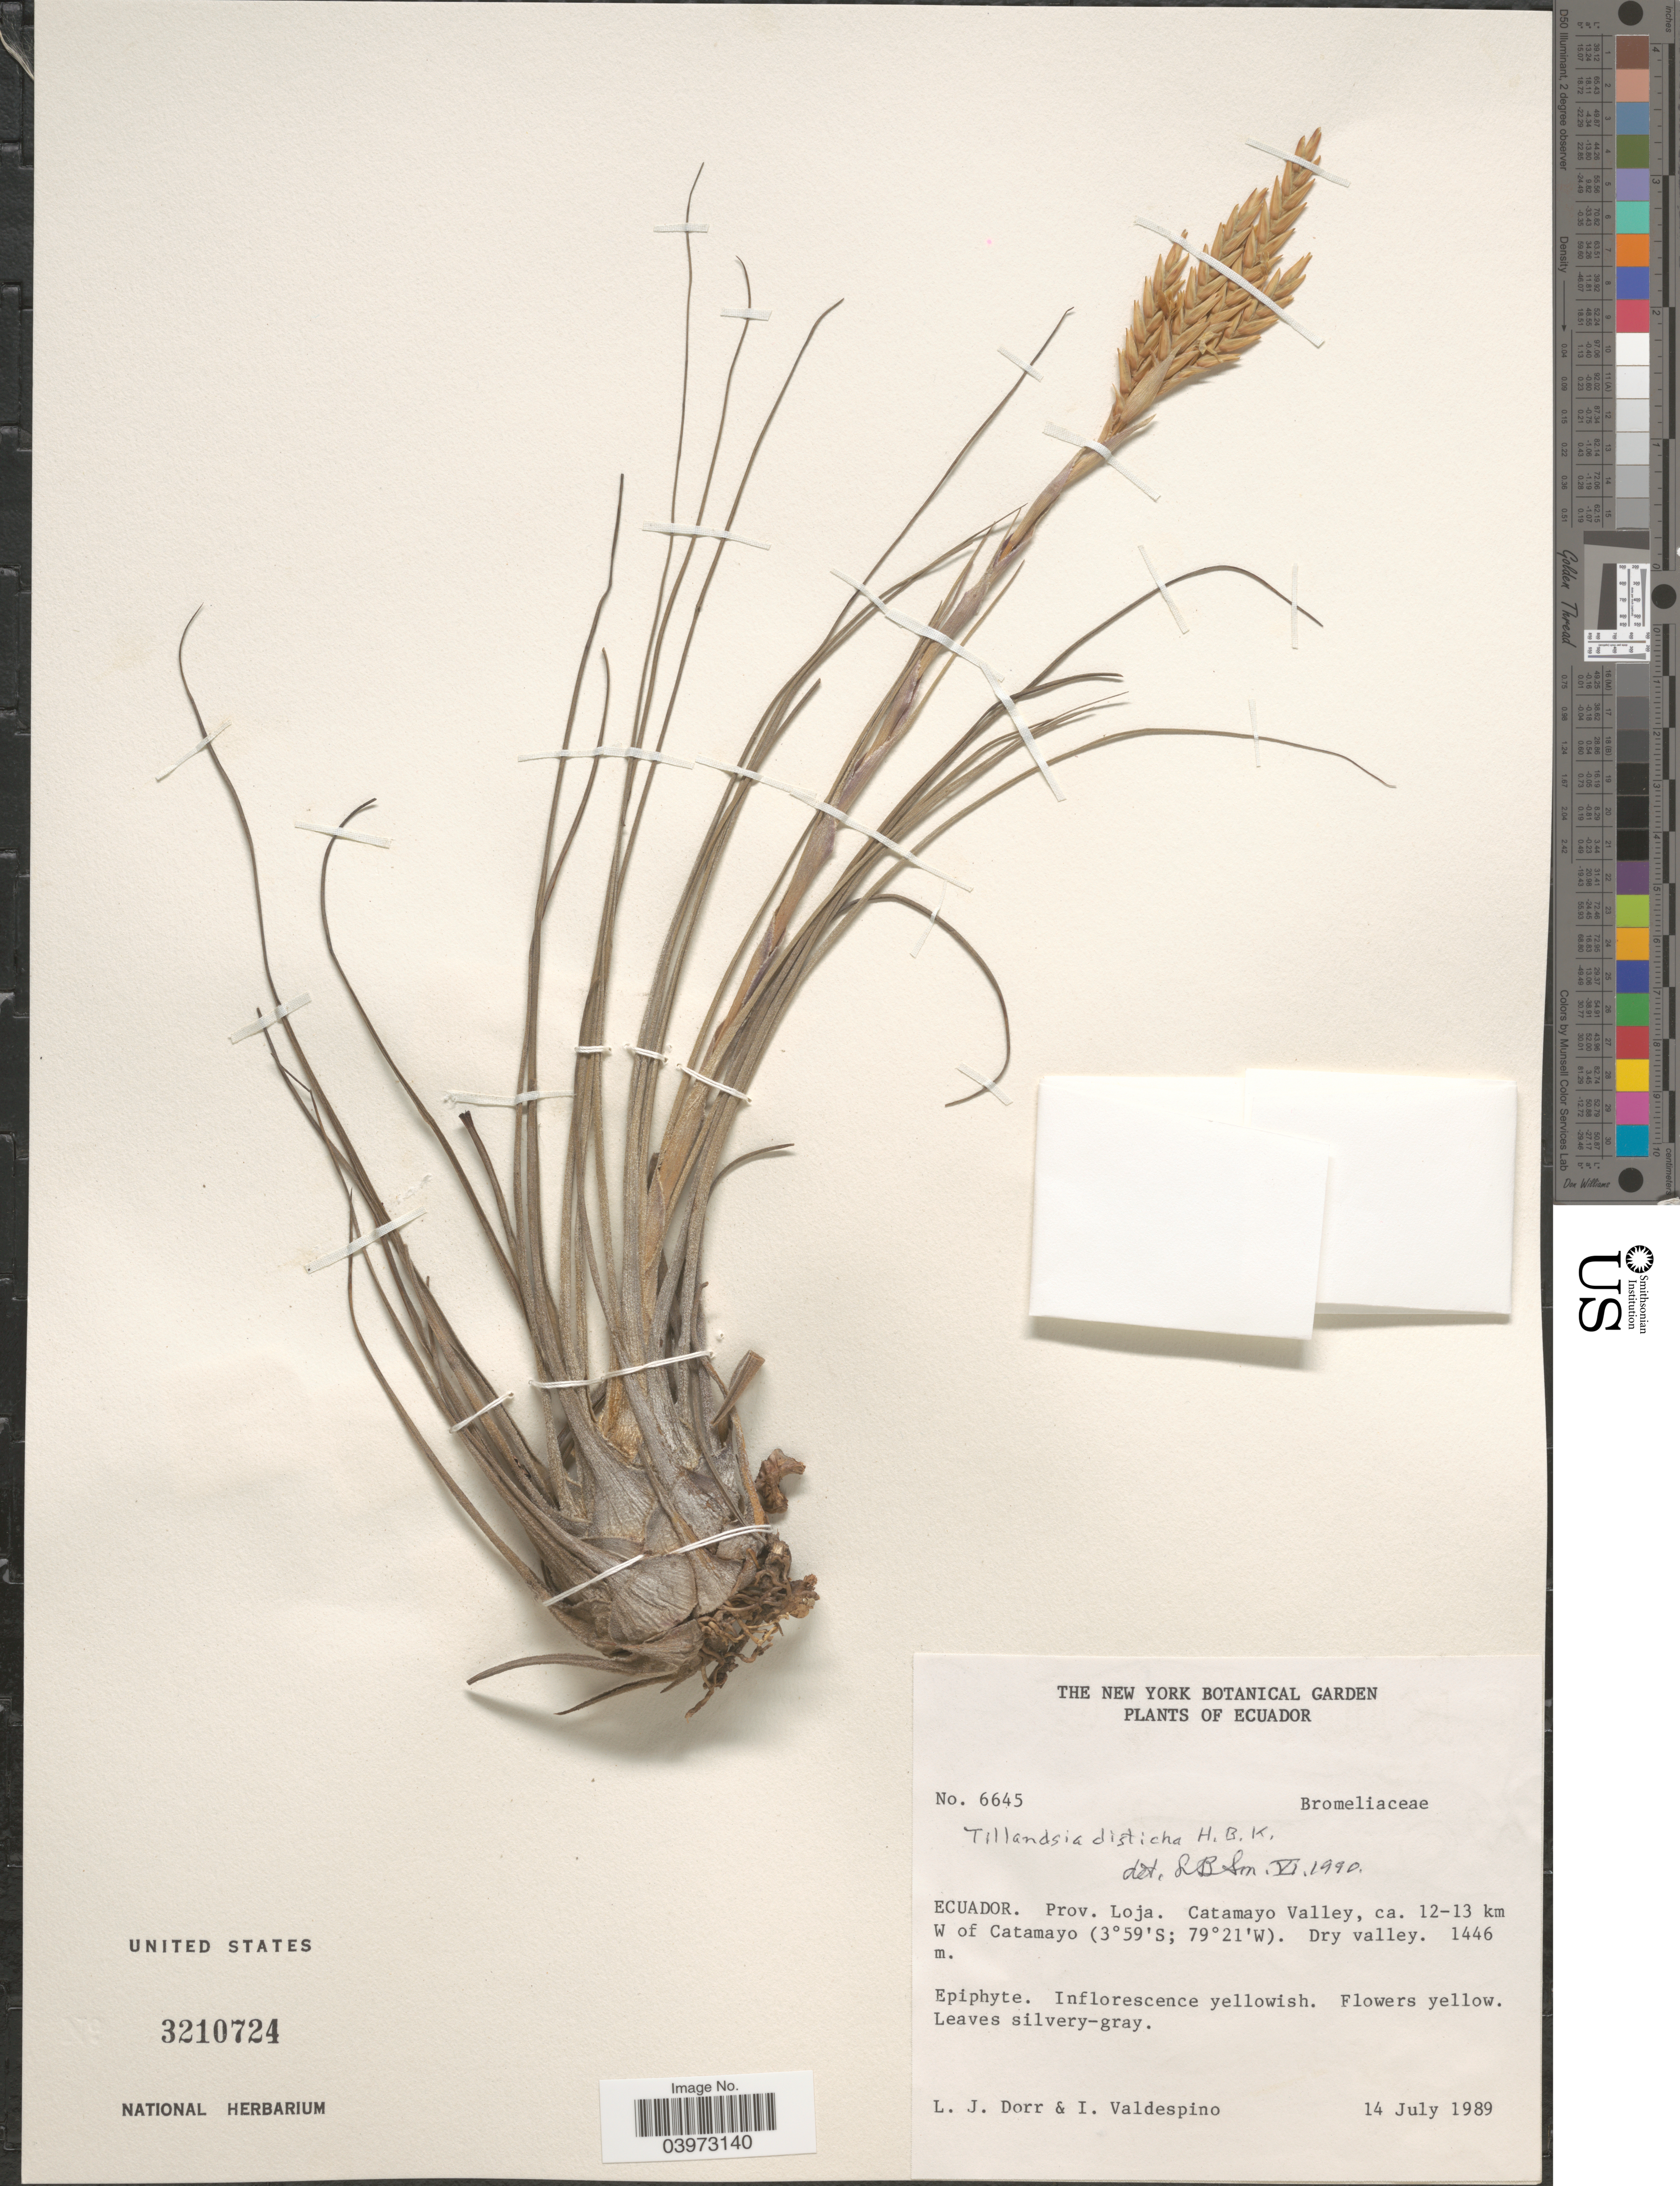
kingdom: Plantae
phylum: Tracheophyta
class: Liliopsida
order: Poales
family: Bromeliaceae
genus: Tillandsia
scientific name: Tillandsia didisticha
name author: (É. Morren) Baker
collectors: L. J. Dorr & I. Valdespino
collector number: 6645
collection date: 1989-07-14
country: Ecuador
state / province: Loja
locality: Catamayo Valley, ca. 12-13 km W of Catamayo.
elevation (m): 1446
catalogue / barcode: US 3210724